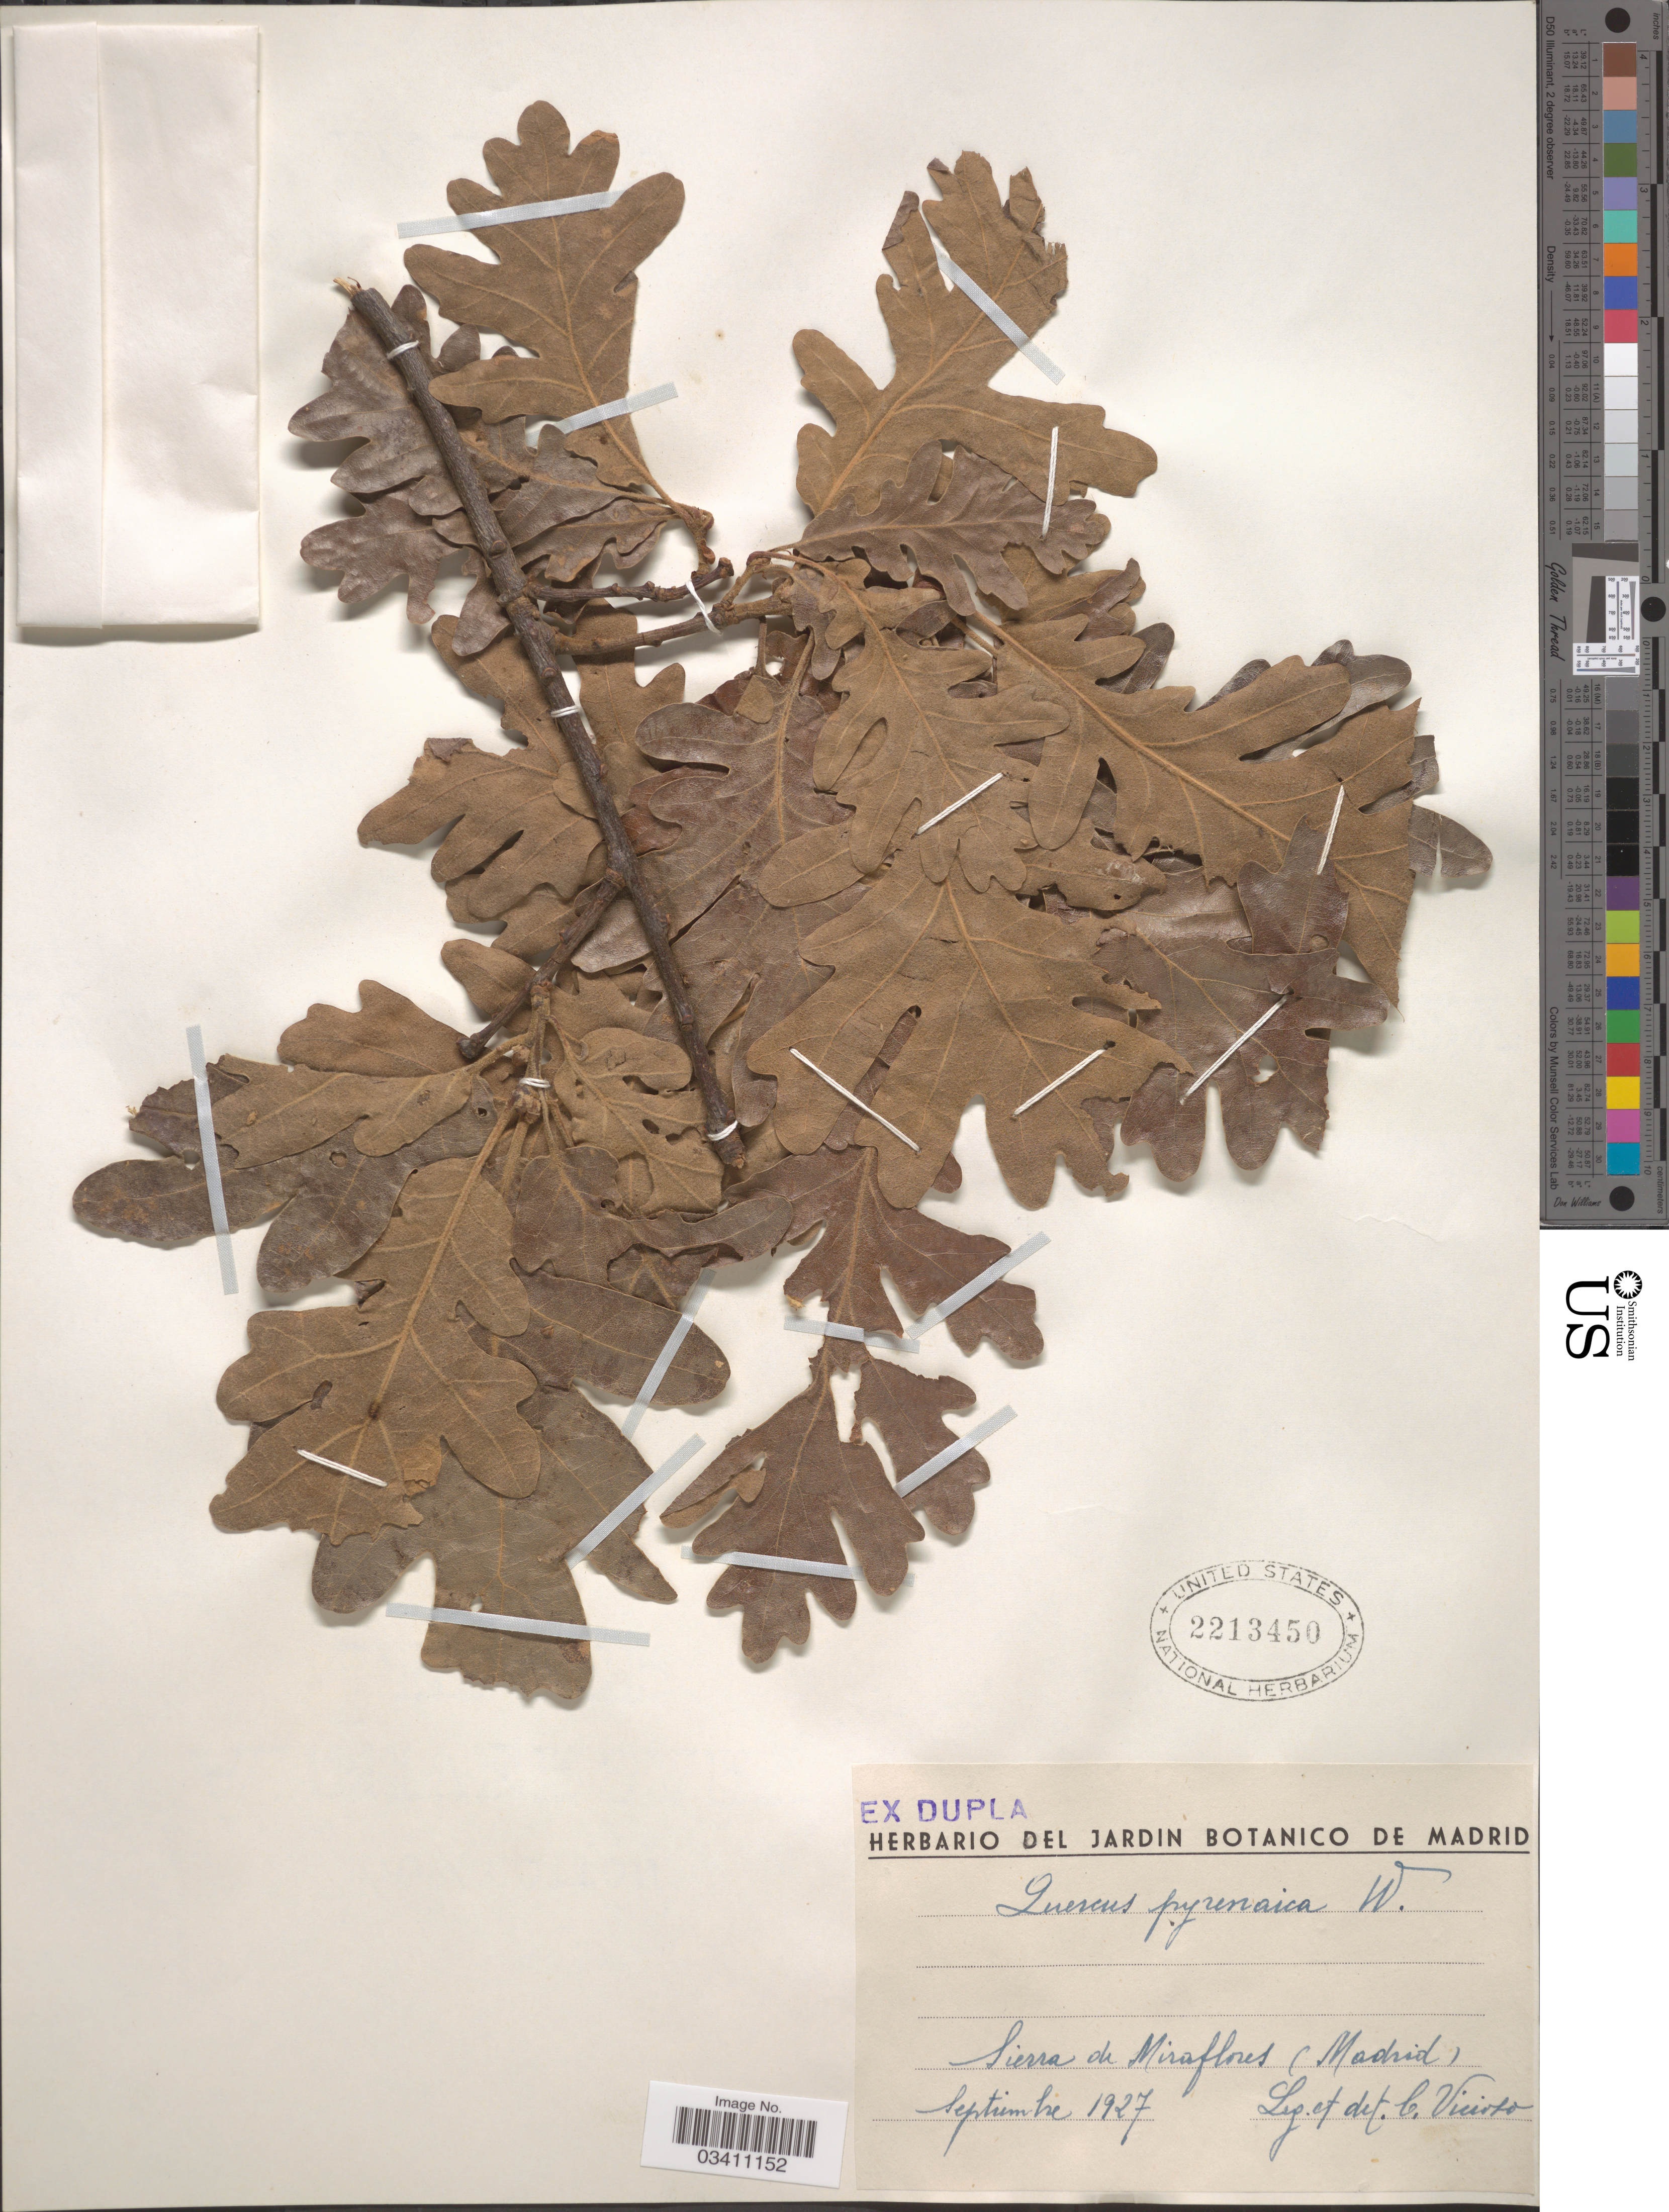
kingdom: Plantae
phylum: Tracheophyta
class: Magnoliopsida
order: Fagales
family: Fagaceae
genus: Quercus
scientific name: Quercus pyrenaica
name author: Willd.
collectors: C. Vicioso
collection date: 1927-09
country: Spain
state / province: Madrid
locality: Sierra de Miraflores (Madrid).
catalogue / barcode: US 2213450